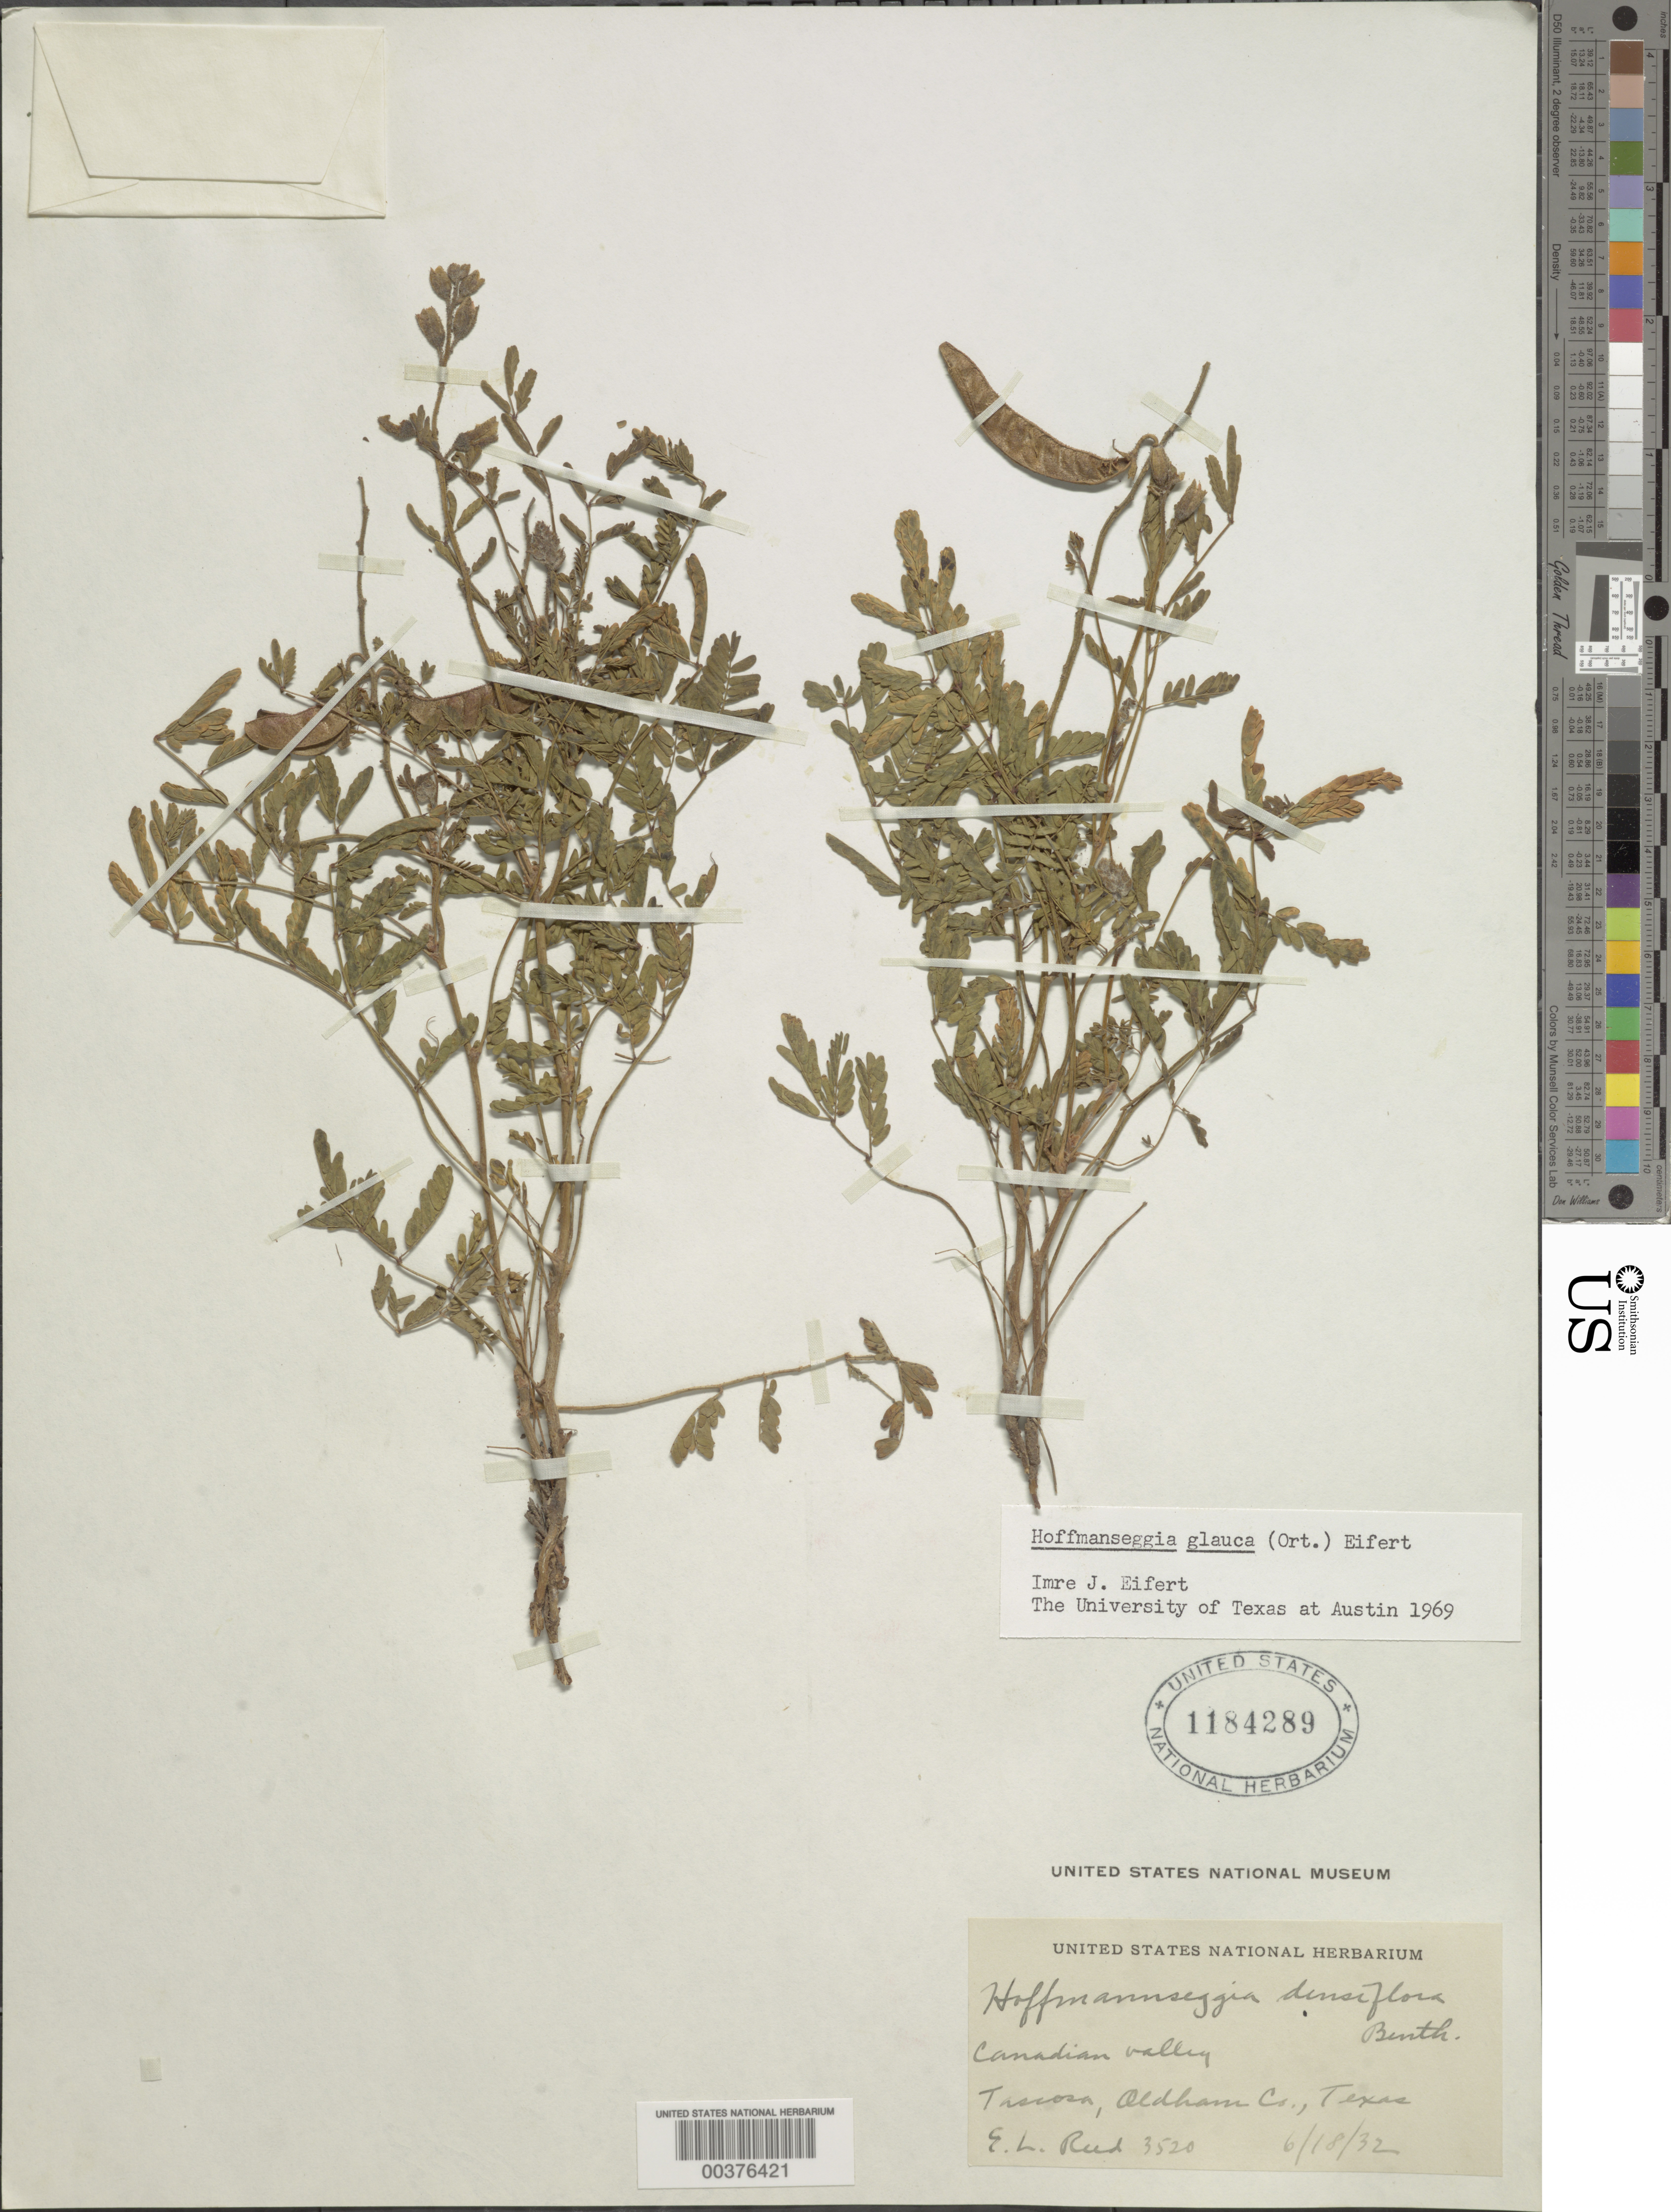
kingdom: Plantae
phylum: Tracheophyta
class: Magnoliopsida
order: Fabales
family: Fabaceae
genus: Hoffmannseggia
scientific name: Hoffmannseggia glauca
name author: (Ortega) Eifert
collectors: E. Reed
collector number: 3520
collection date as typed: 18 Jun 1932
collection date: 1932-06-18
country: United States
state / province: Texas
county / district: Oldham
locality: Canadian valley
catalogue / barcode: US 1184289